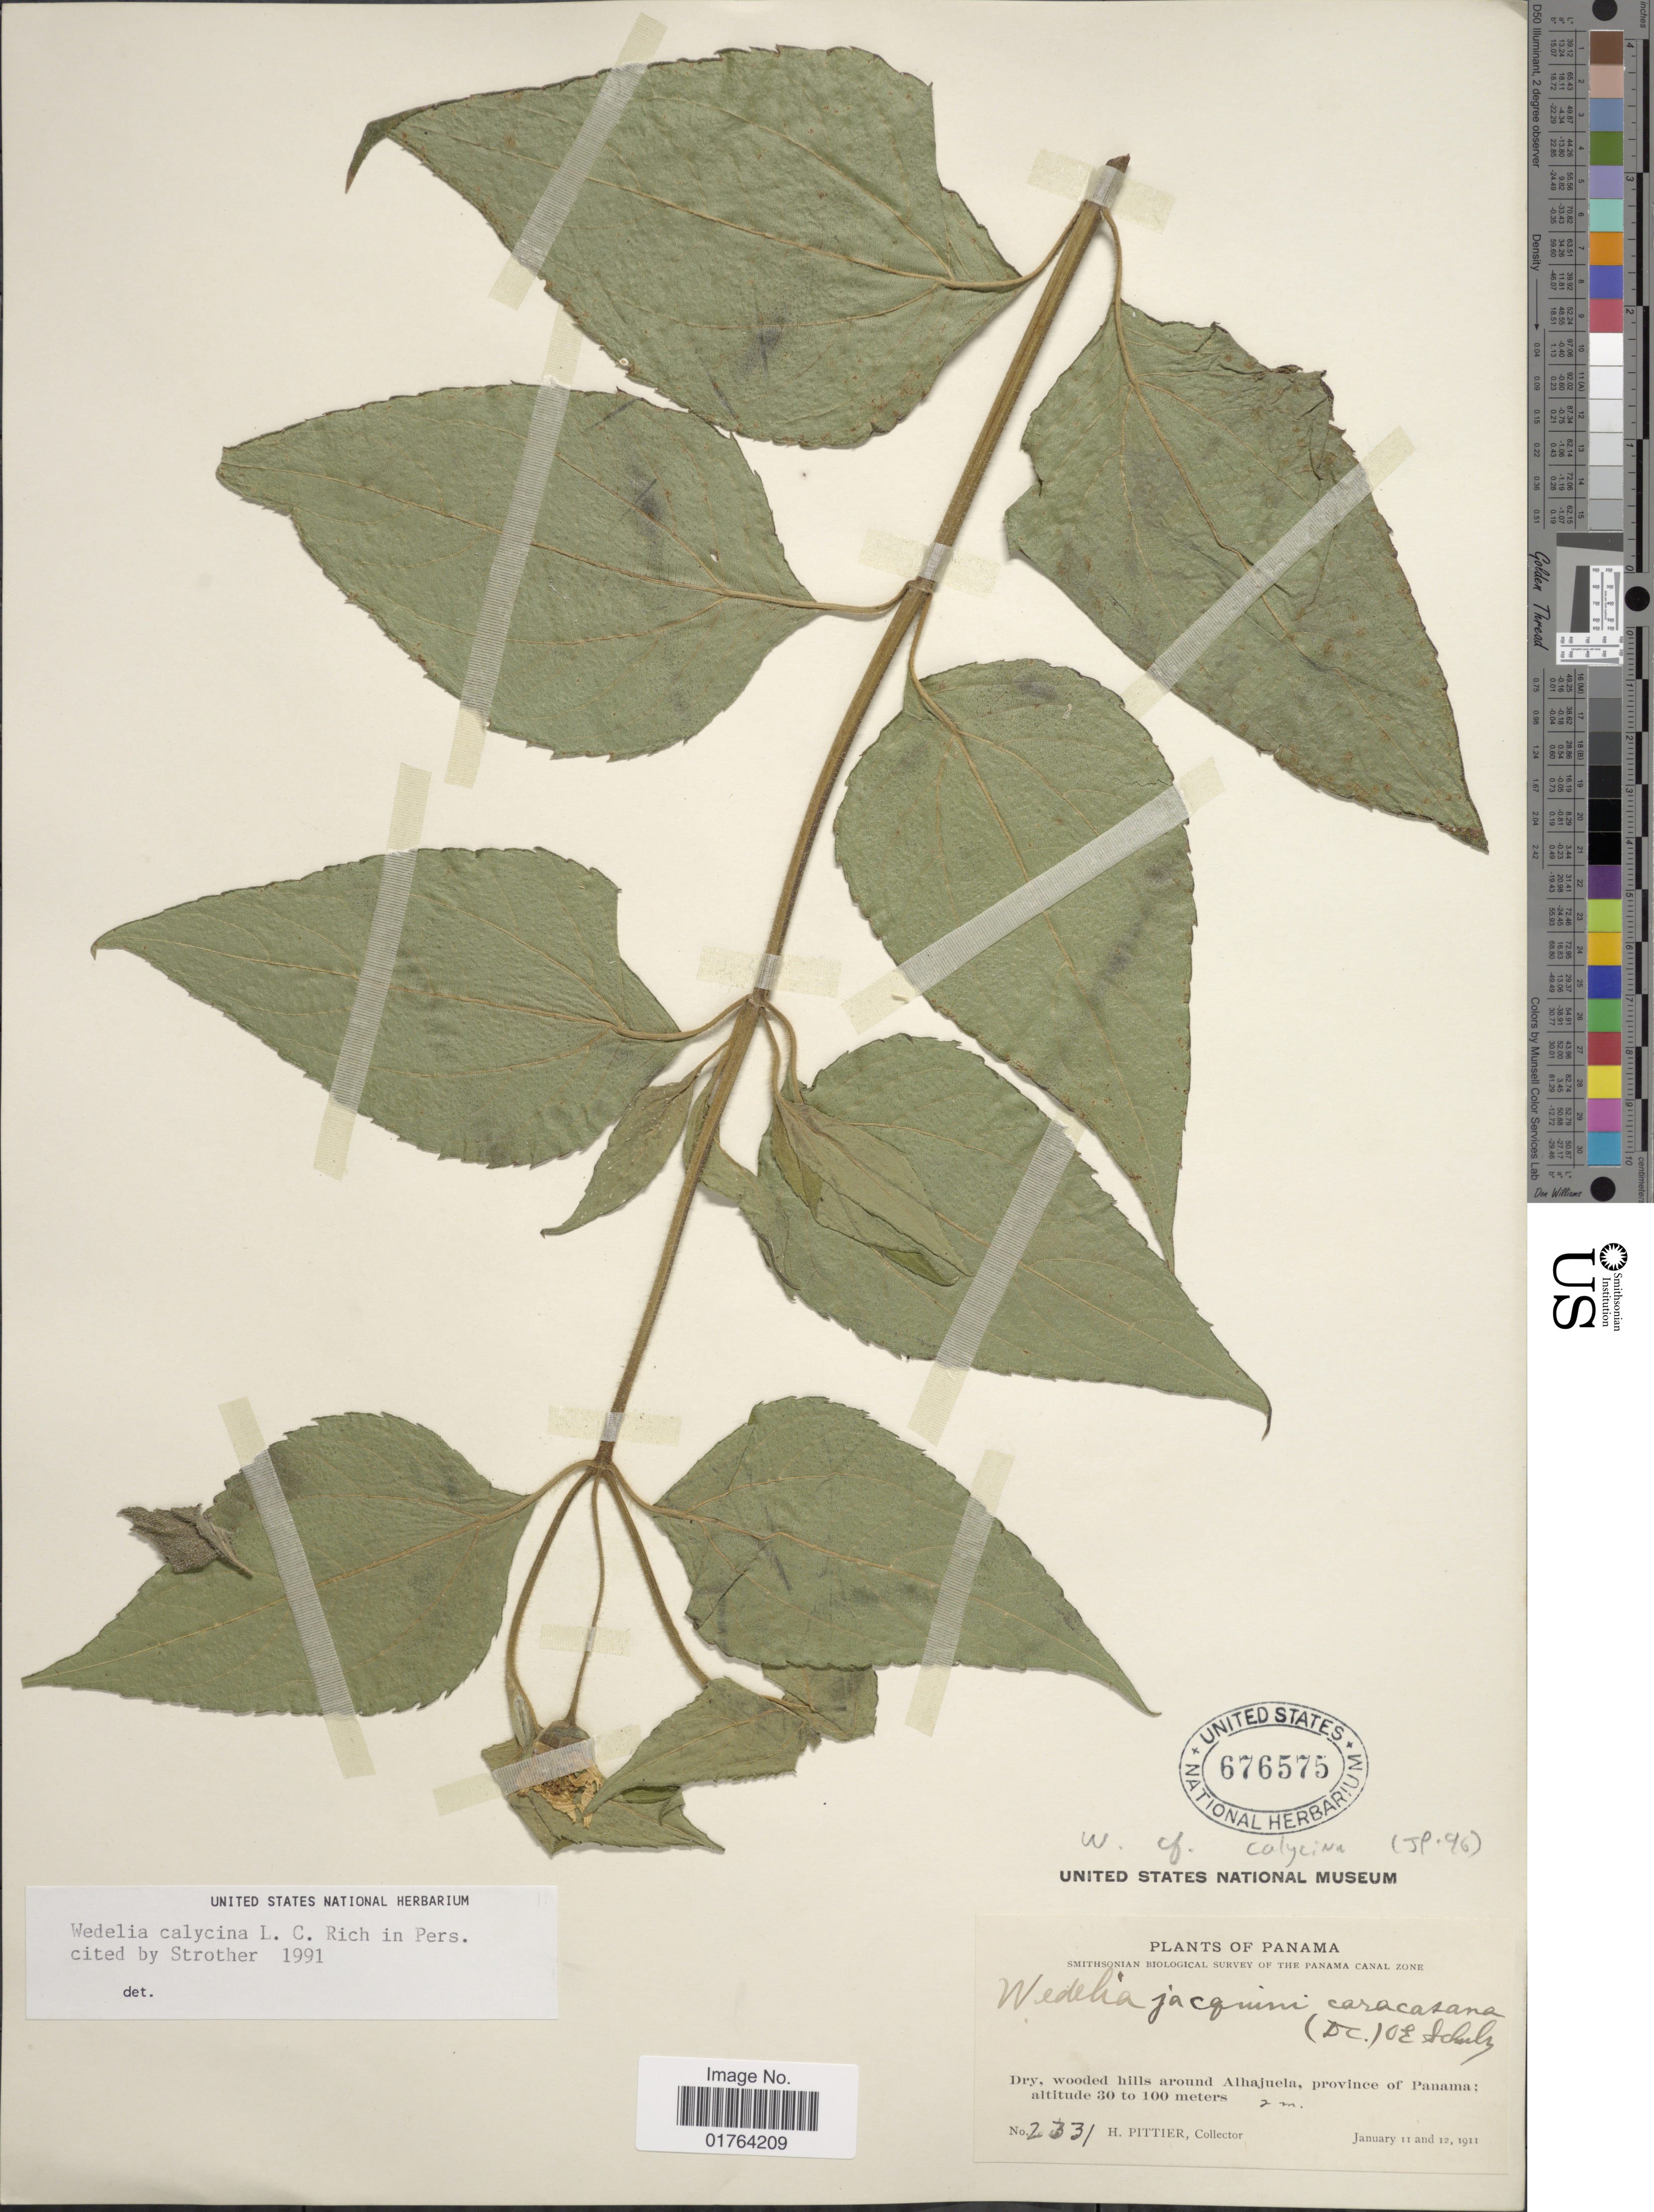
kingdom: Plantae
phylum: Tracheophyta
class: Magnoliopsida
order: Asterales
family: Asteraceae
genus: Wedelia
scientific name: Wedelia calycina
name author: Rich.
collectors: H. F. Pittier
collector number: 2331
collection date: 1911-01-11/1911-01-12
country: Panama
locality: Dry, wooded hills around Alhajuela, province of Panama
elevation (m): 30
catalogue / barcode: US 676575